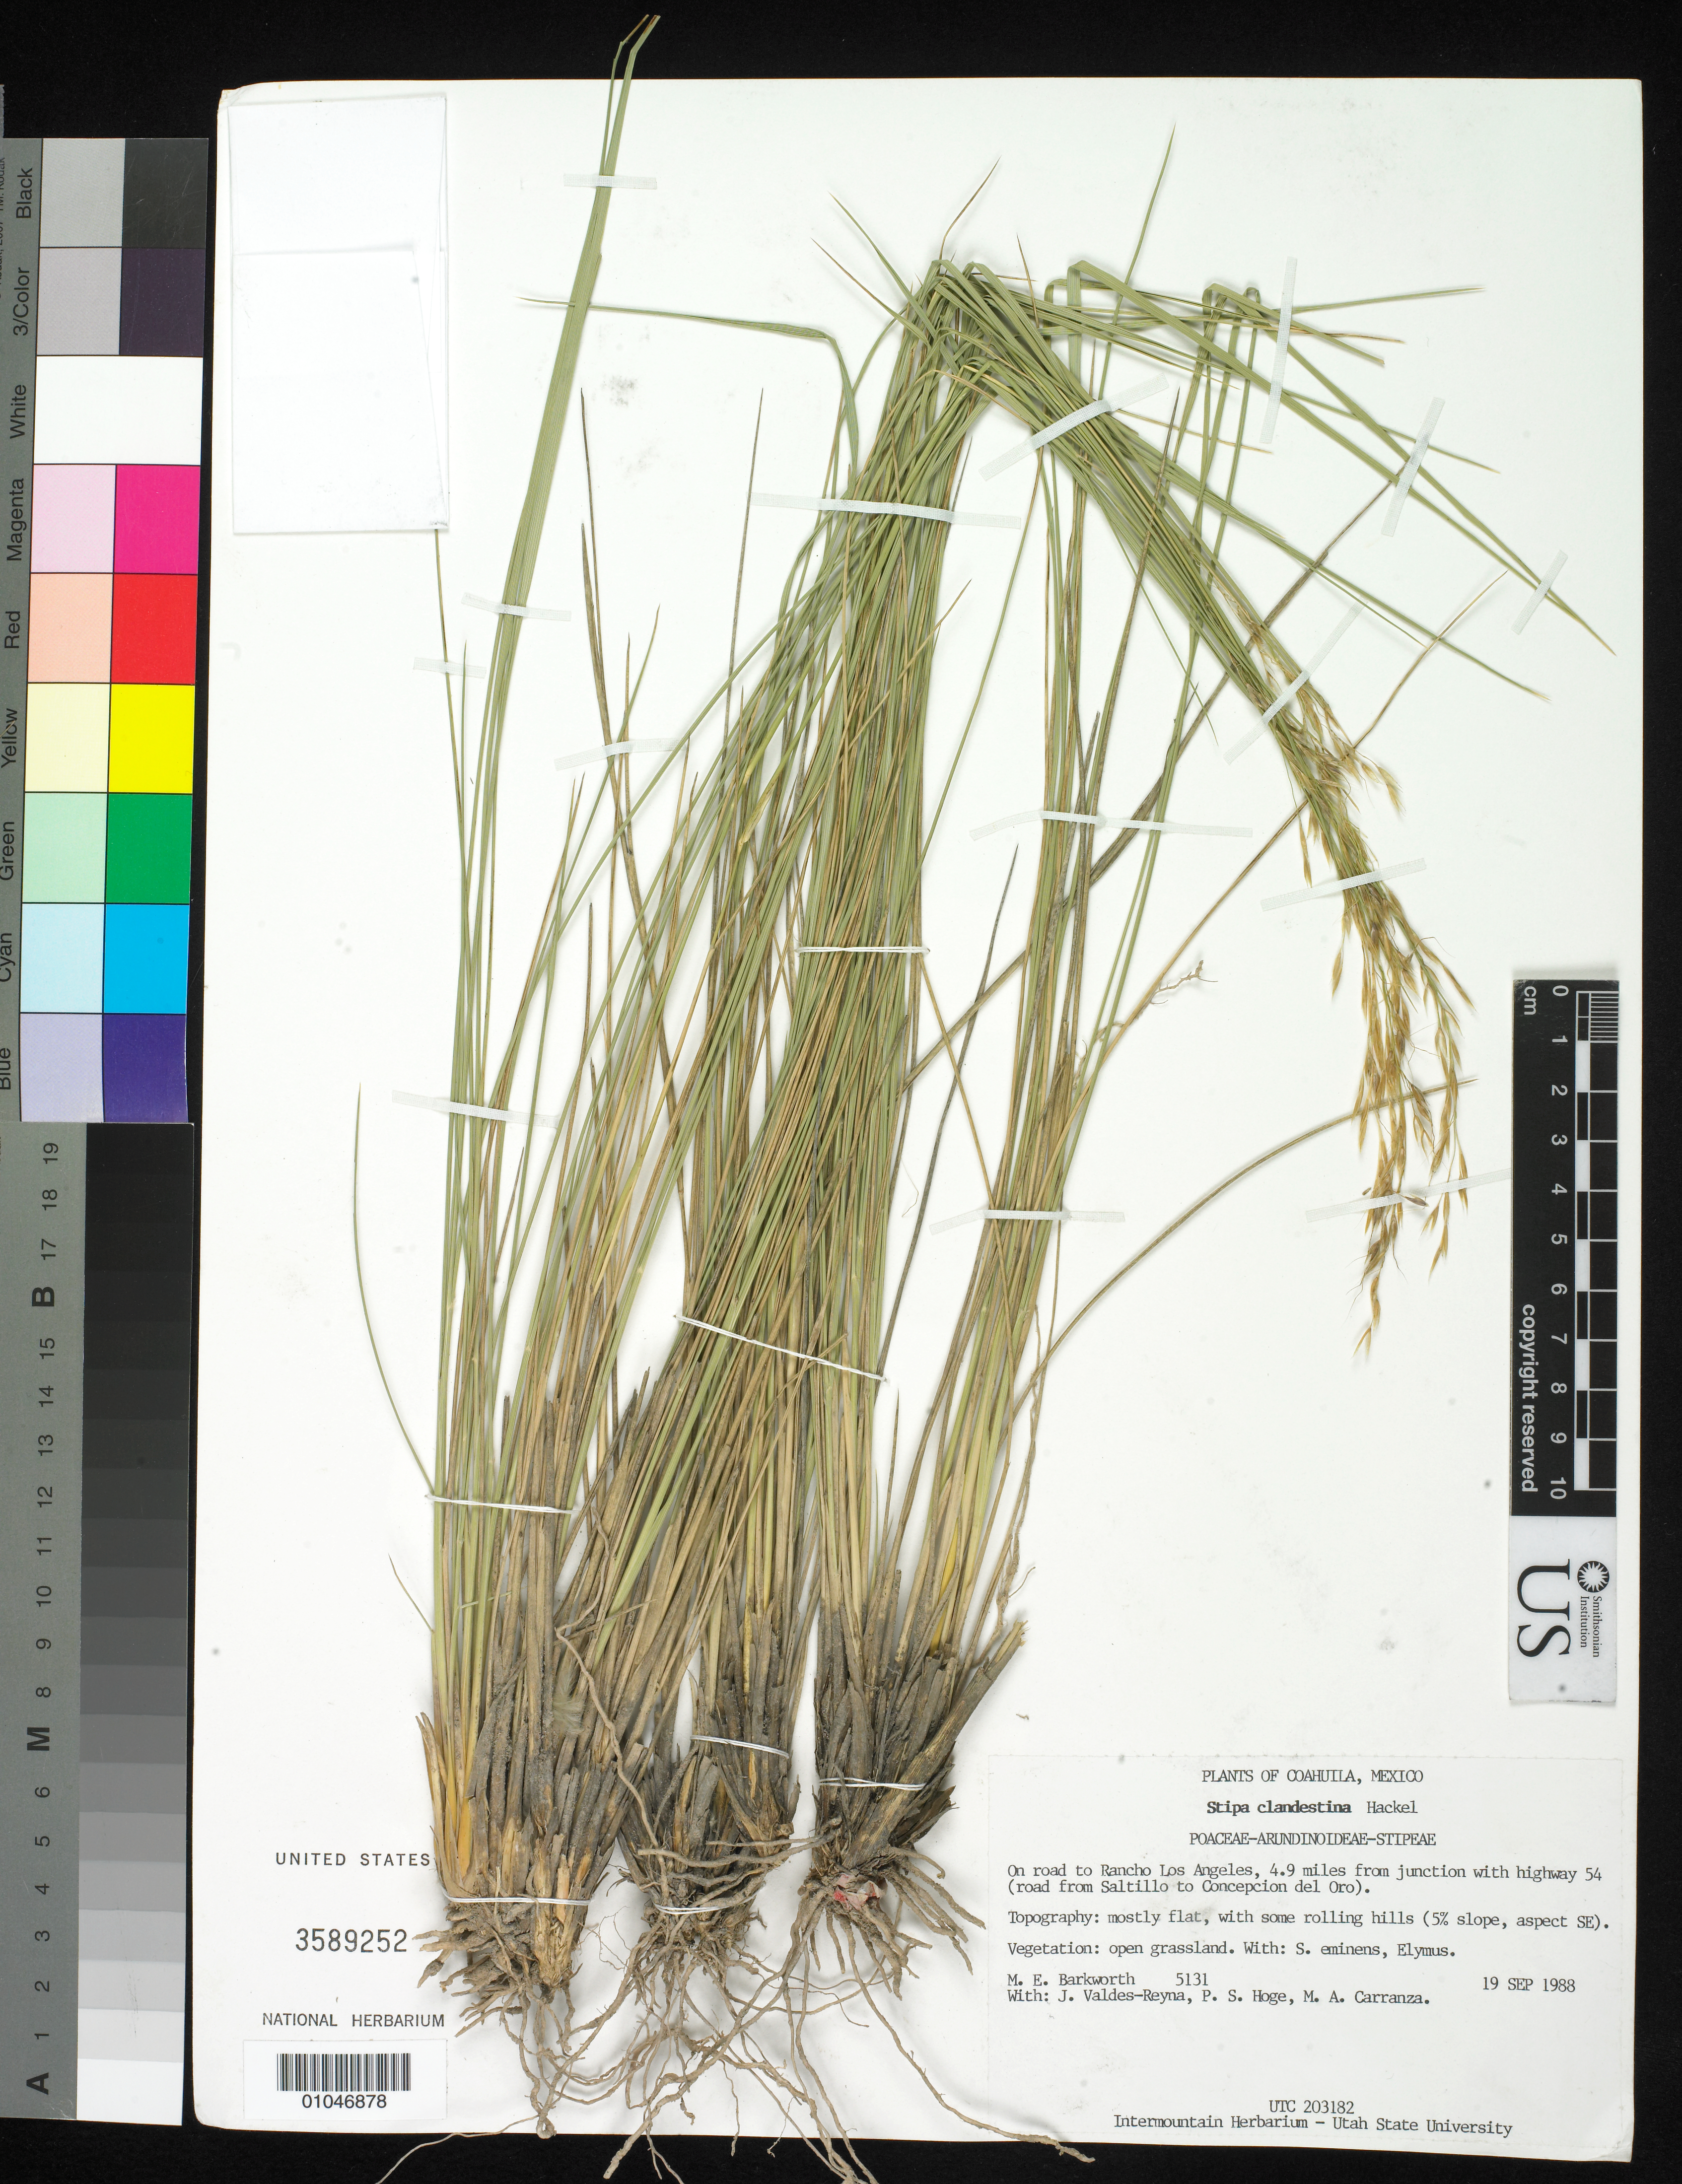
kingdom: Plantae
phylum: Tracheophyta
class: Liliopsida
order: Poales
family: Poaceae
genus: Amelichloa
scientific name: Amelichloa clandestina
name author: (Hack.) Arriaga & Barkworth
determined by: Poaceae Reorganization Project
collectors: M. E. Barkworth, J. Valdés-Reyna, P. S. Hoge & M. A. Carranza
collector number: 5131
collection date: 1988-09-19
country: Mexico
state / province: Coahuila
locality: Road to Rancho Los Angeles (U.A.A.A.N.), 4.9 mi from junction with highway 54 (road from Saltillo to Concepcion del Oro)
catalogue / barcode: US 3589252